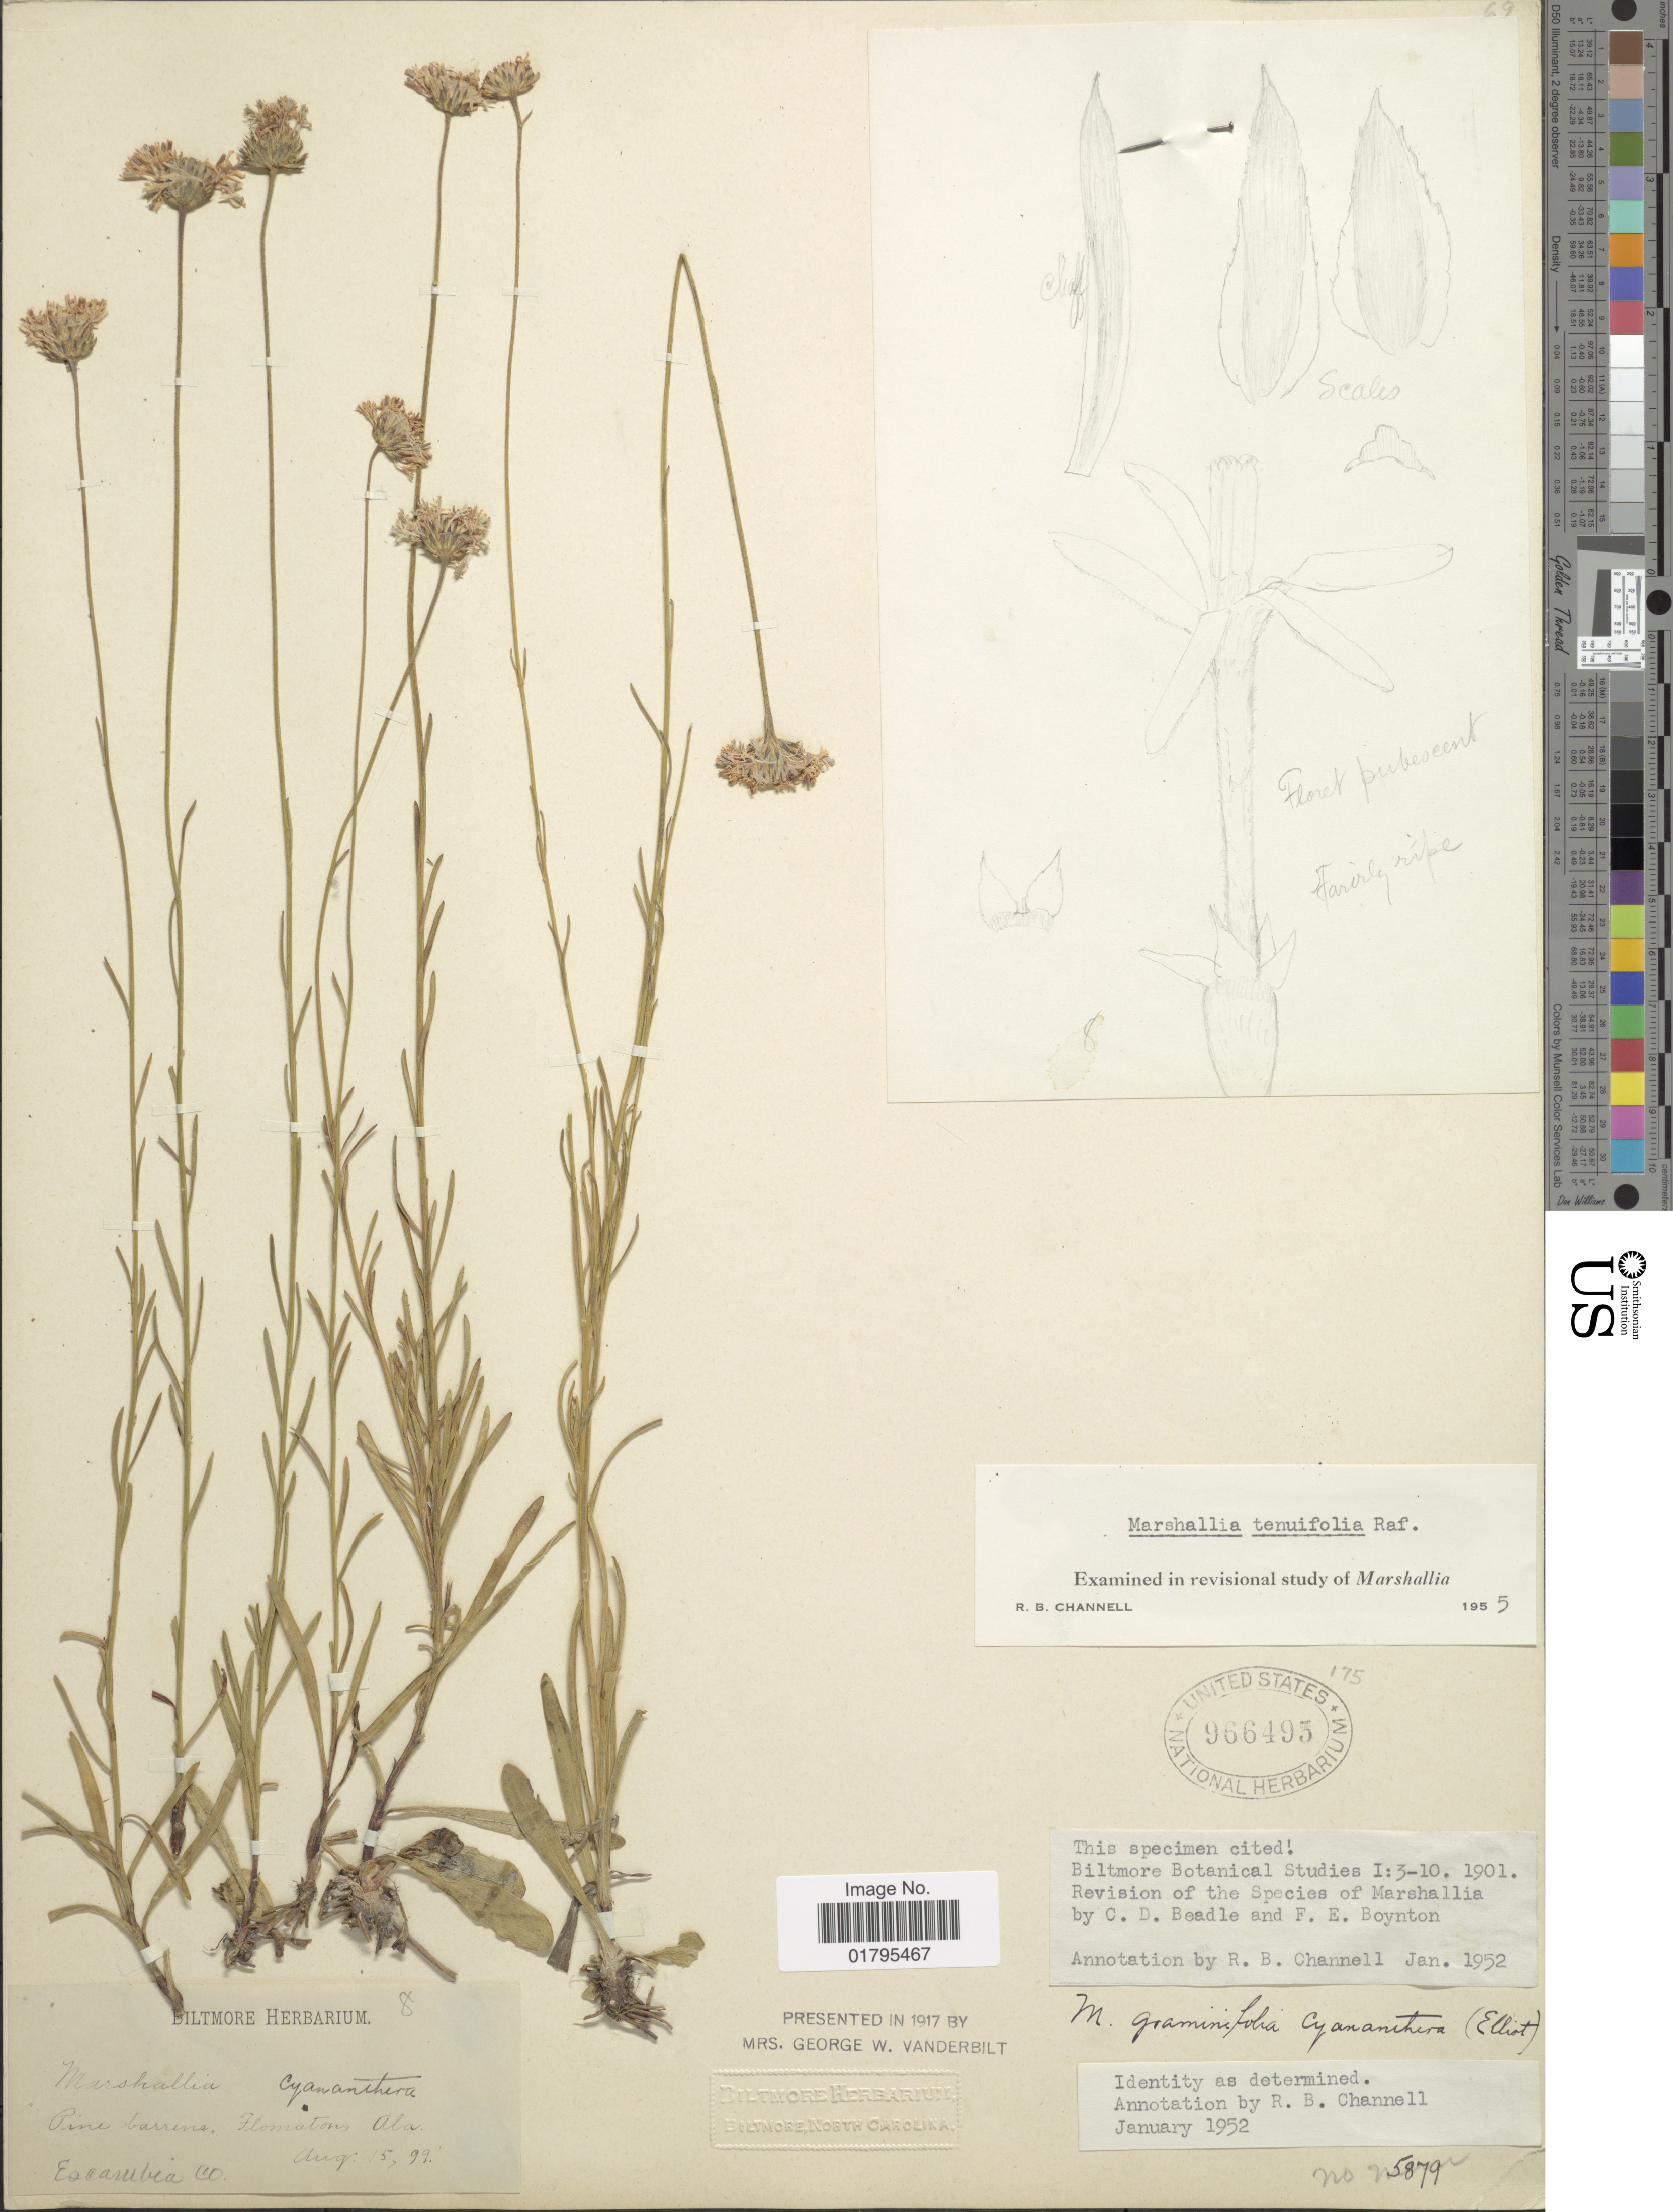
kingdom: Plantae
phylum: Tracheophyta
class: Magnoliopsida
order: Asterales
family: Asteraceae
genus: Marshallia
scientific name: Marshallia tenuifolia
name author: Raf.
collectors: ex herb. Biltmore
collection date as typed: Transcribed d/m/y: 5/8/99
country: United States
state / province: Alabama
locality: Pine barrens, Flomaton, Escambia Co., Ala.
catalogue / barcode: US 966495